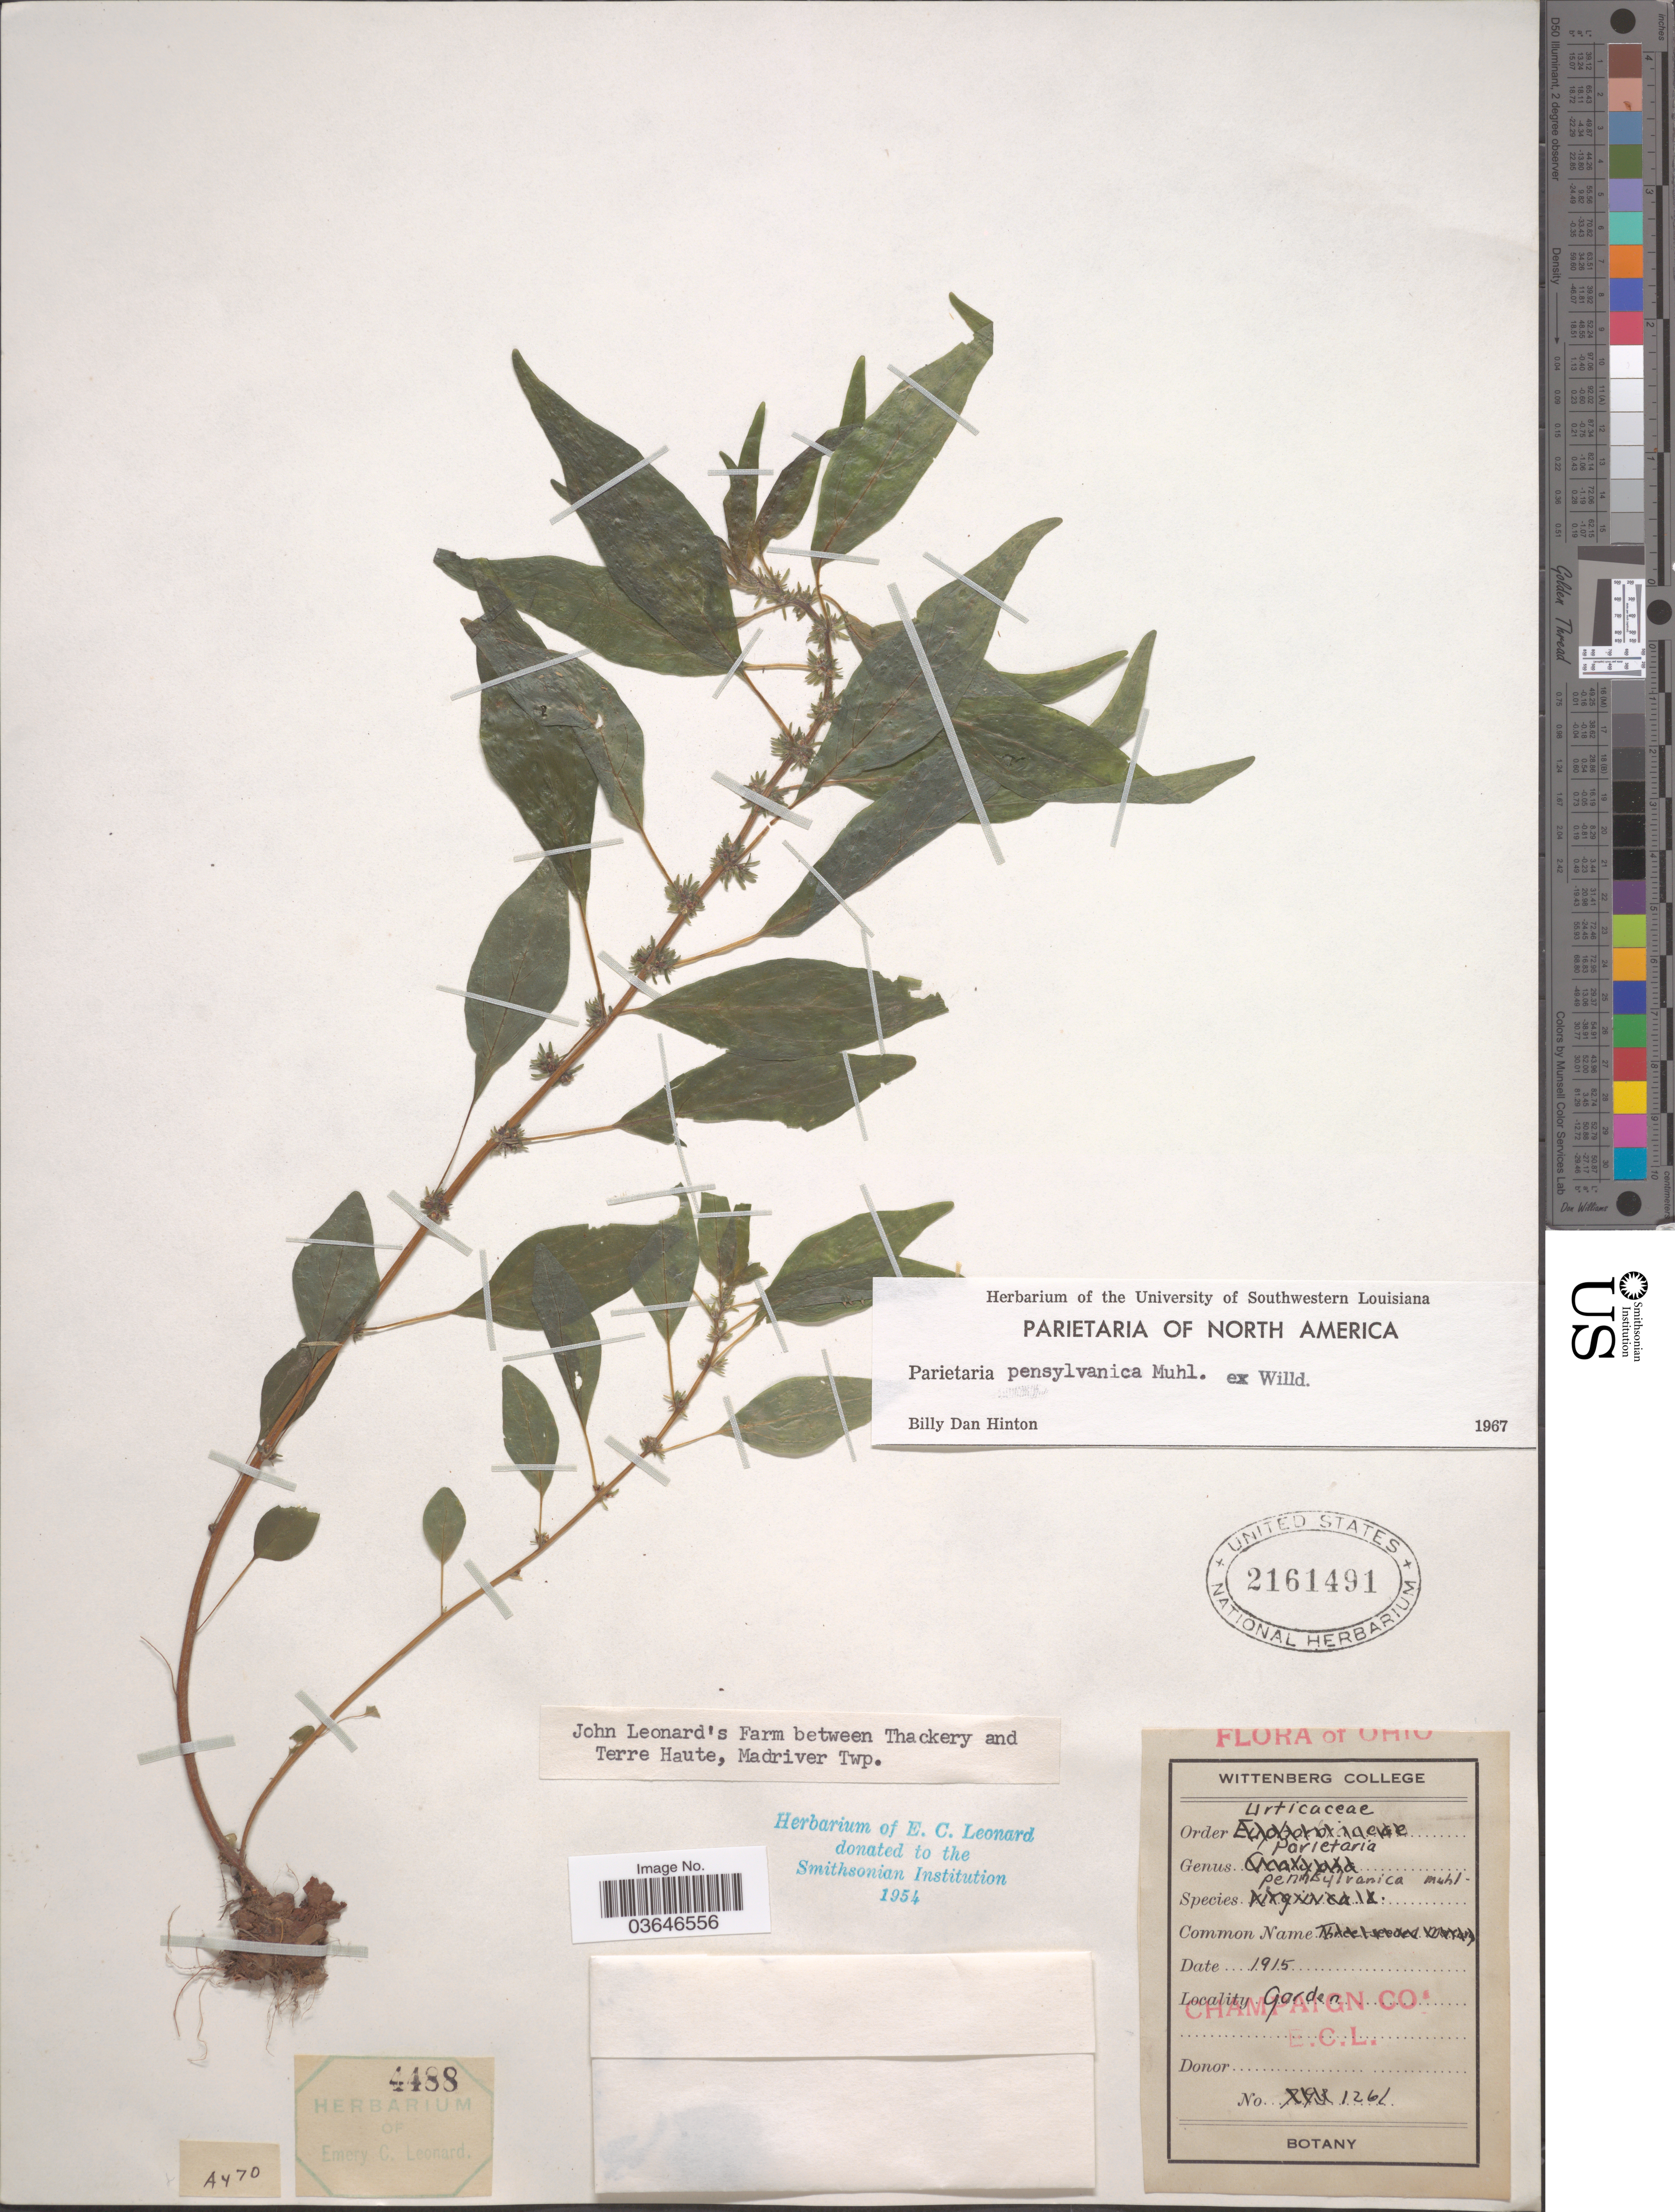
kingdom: Plantae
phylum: Tracheophyta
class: Magnoliopsida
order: Rosales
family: Urticaceae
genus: Parietaria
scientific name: Parietaria pensylvanica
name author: Muhl. ex Willd.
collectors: E. C. Leonard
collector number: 1261*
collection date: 1915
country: United States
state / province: Ohio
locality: Garden. Champaign Co. John Leonard's Farm between Thackery and Terre Haute, Madriver Twp.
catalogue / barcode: US 2161491